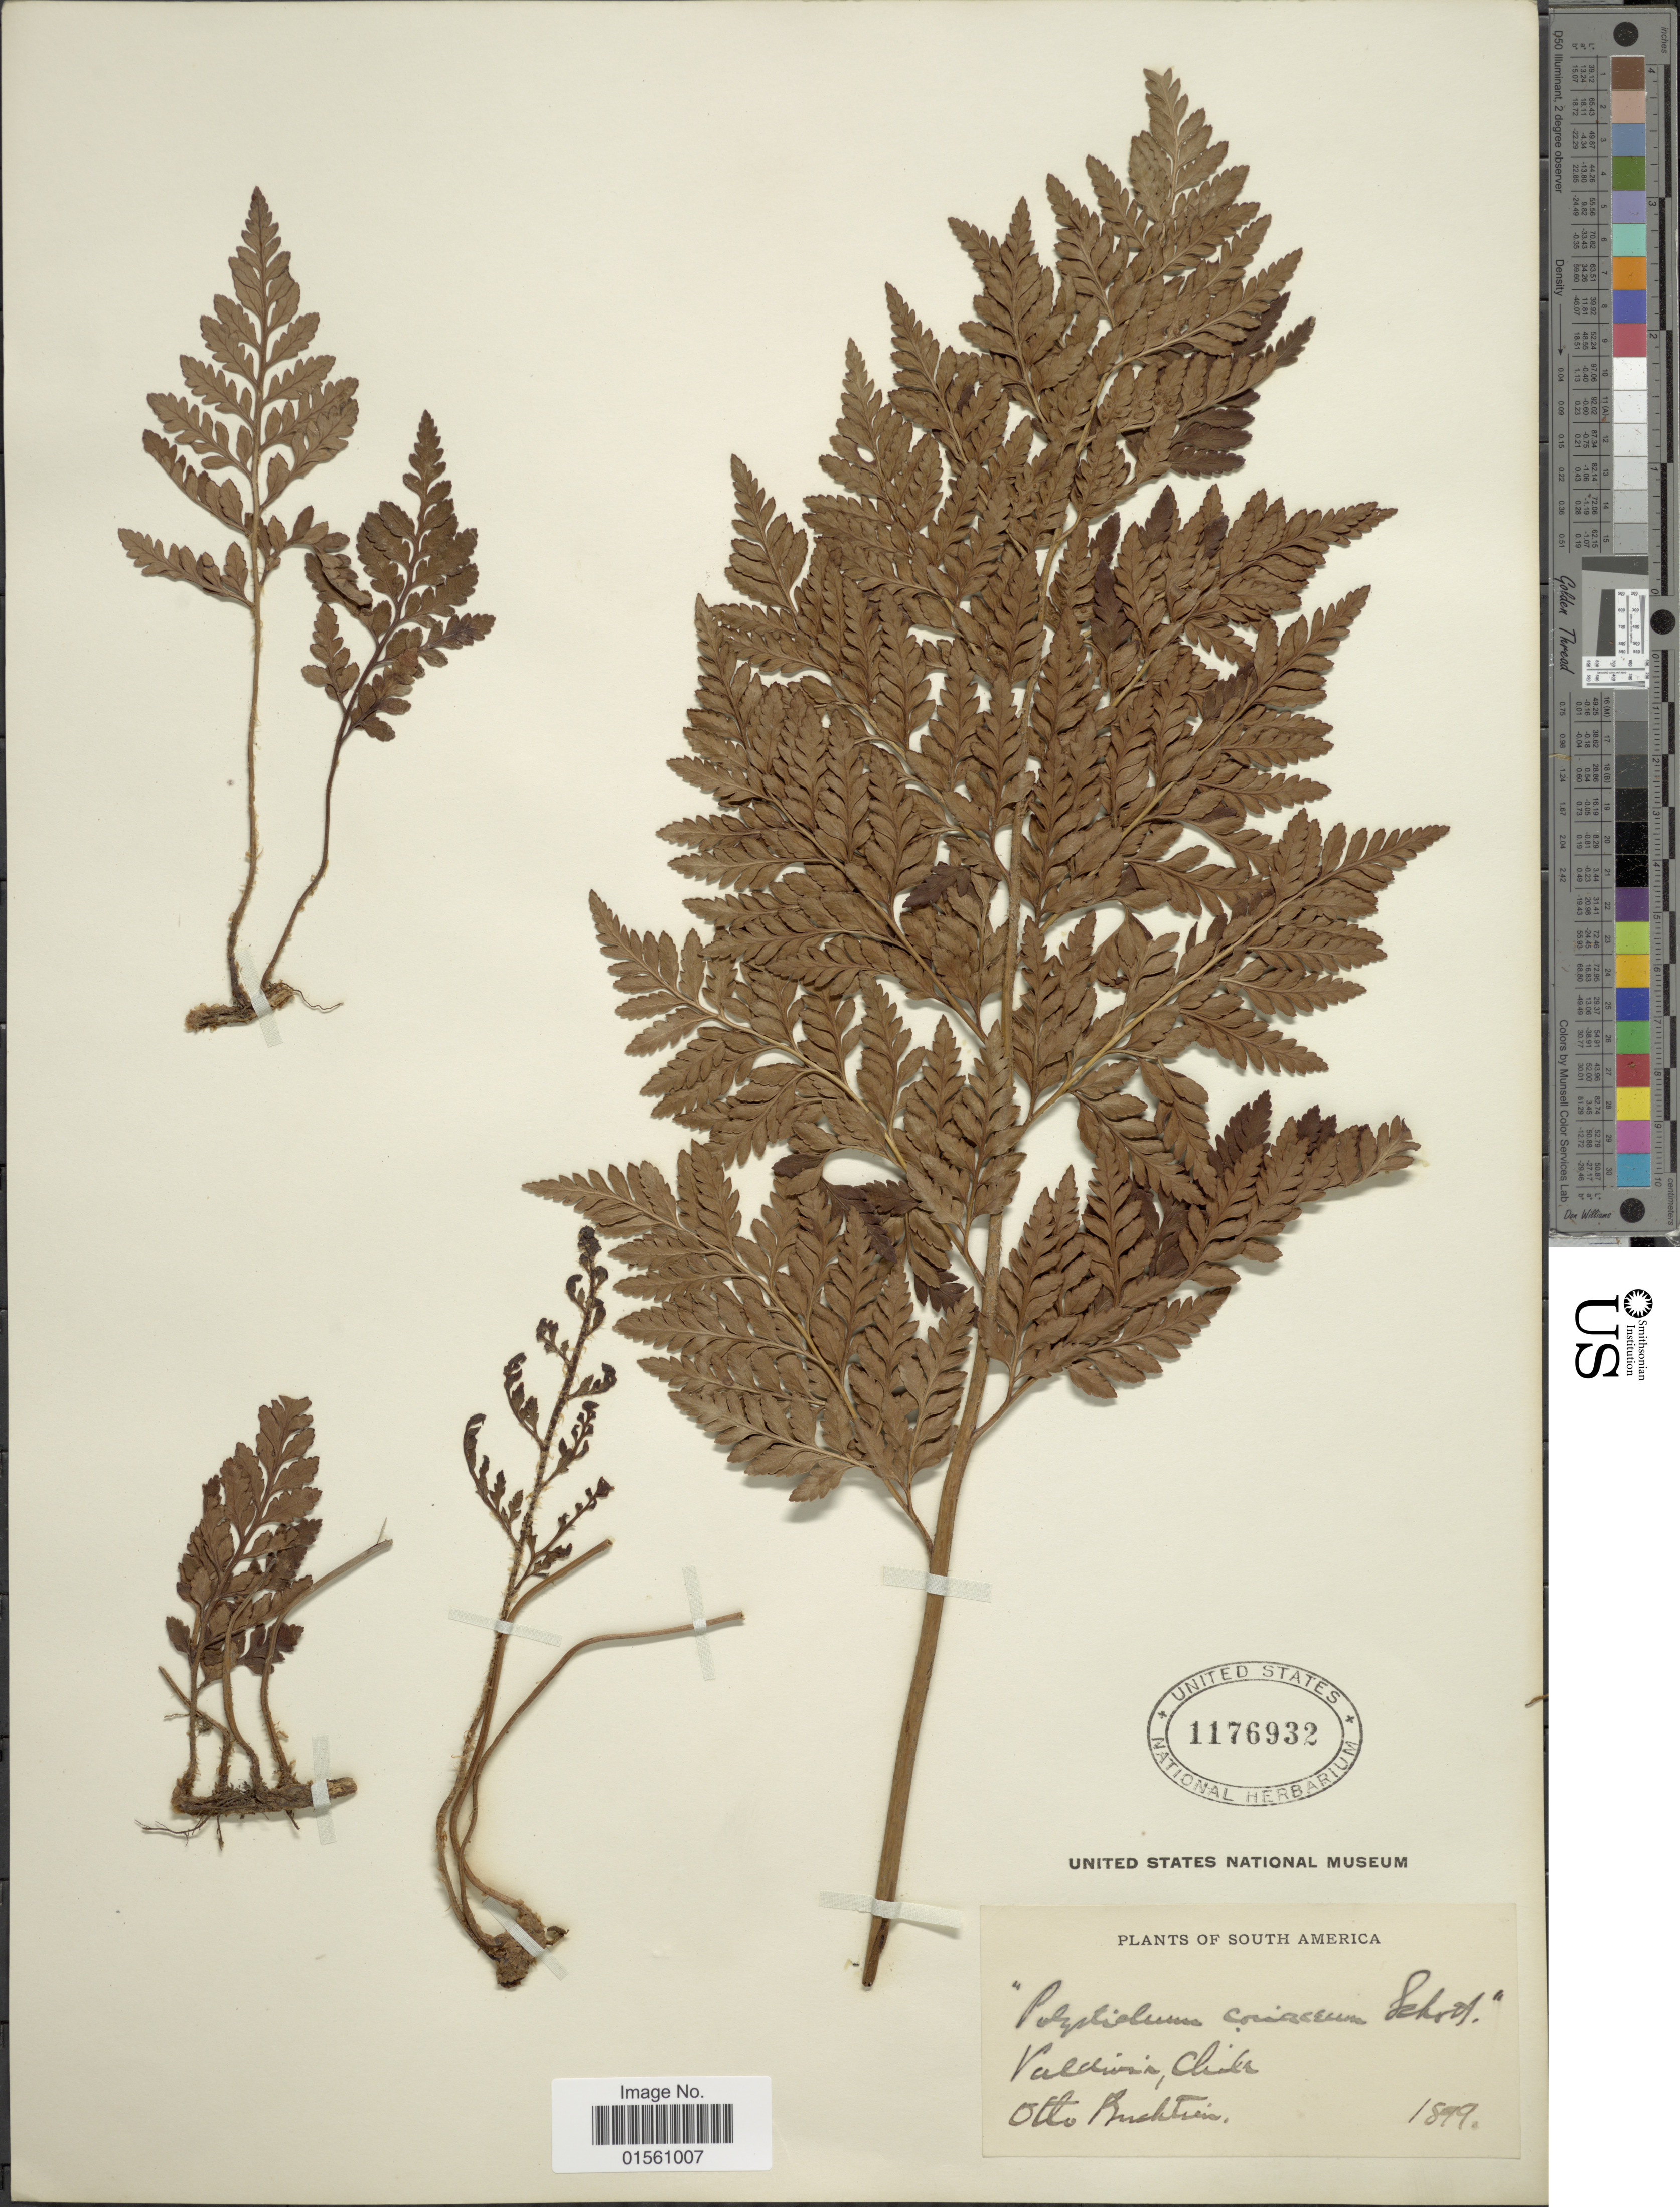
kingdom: Plantae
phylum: Tracheophyta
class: Polypodiopsida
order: Polypodiales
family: Dryopteridaceae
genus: Rumohra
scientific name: Rumohra adiantiformis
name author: (G. Forst.) Ching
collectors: O. Buchtien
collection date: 1899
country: Chile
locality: South America, Chile, Valdivia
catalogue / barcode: US 1176392